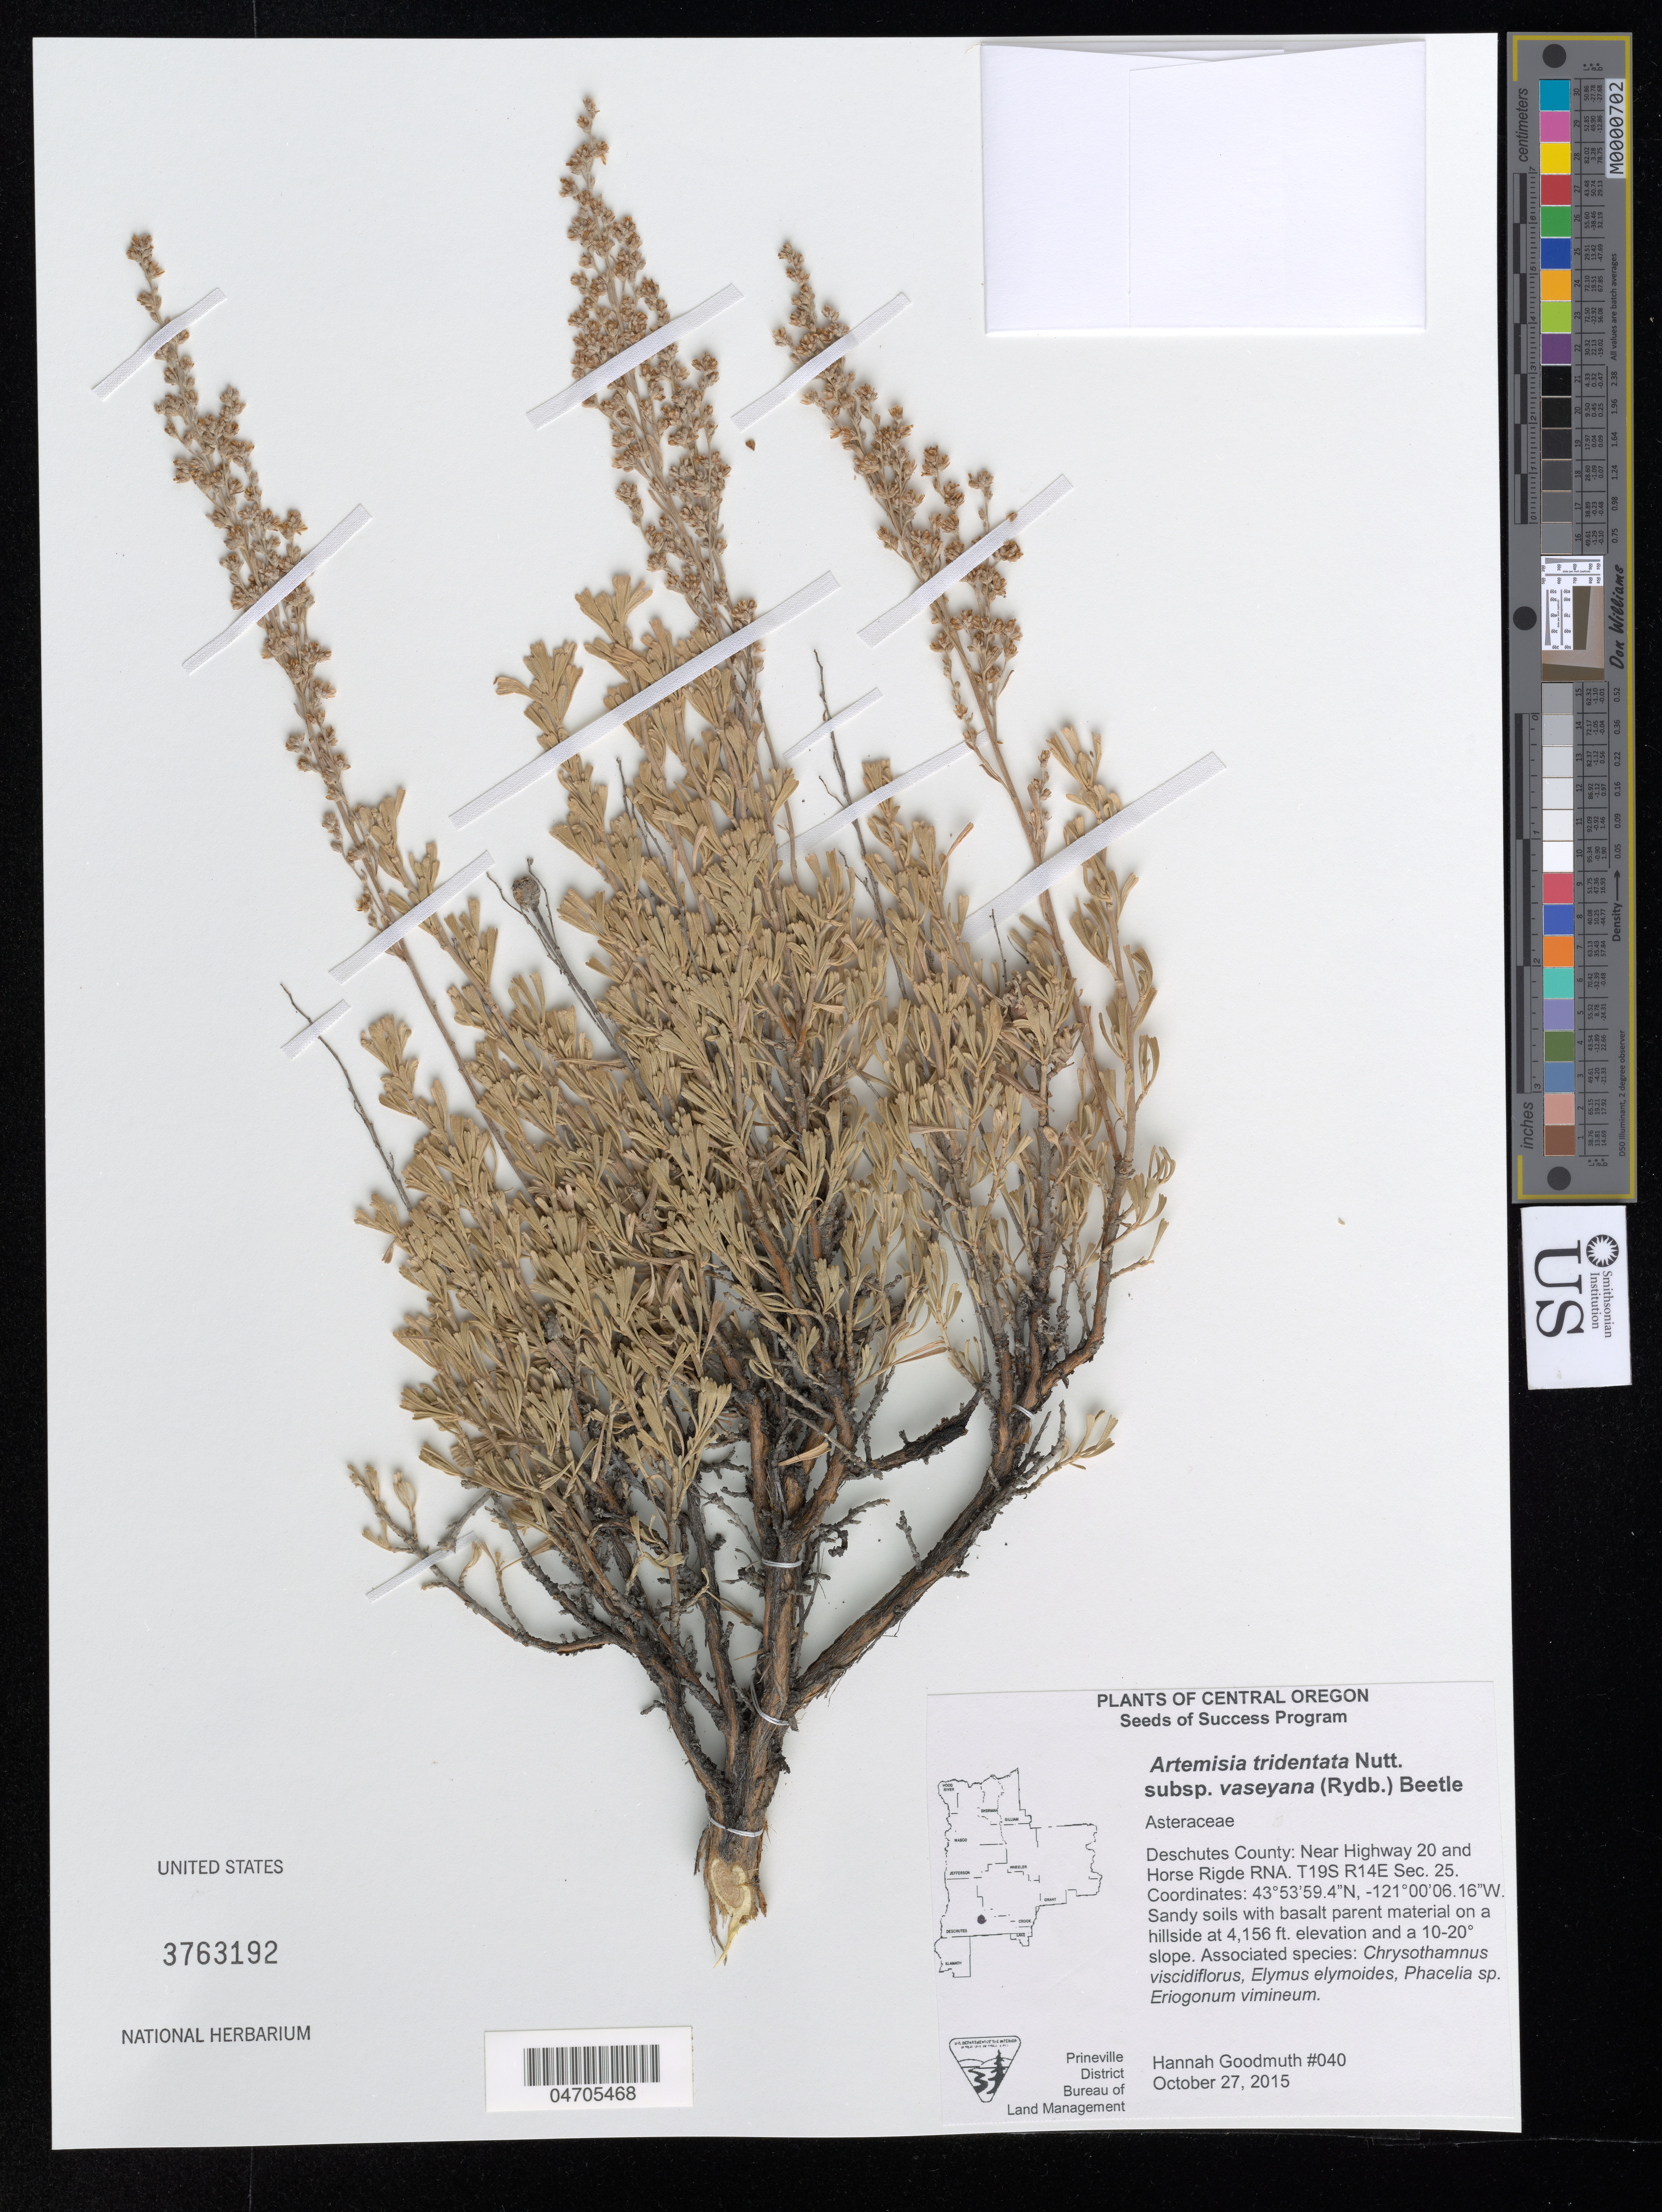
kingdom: Plantae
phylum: Tracheophyta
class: Magnoliopsida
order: Asterales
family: Asteraceae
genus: Artemisia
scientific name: Artemisia tridentata subsp. vaseyana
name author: (Rydb.) Beetle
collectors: H. Goodmuth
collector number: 040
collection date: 2015-10-27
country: United States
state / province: Oregon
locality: Central Oregon. Deschutes County: Near Highway 20 and Horse Ridge RNA. T19S R14E Sec. 25.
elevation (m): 1267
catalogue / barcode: US 3763192